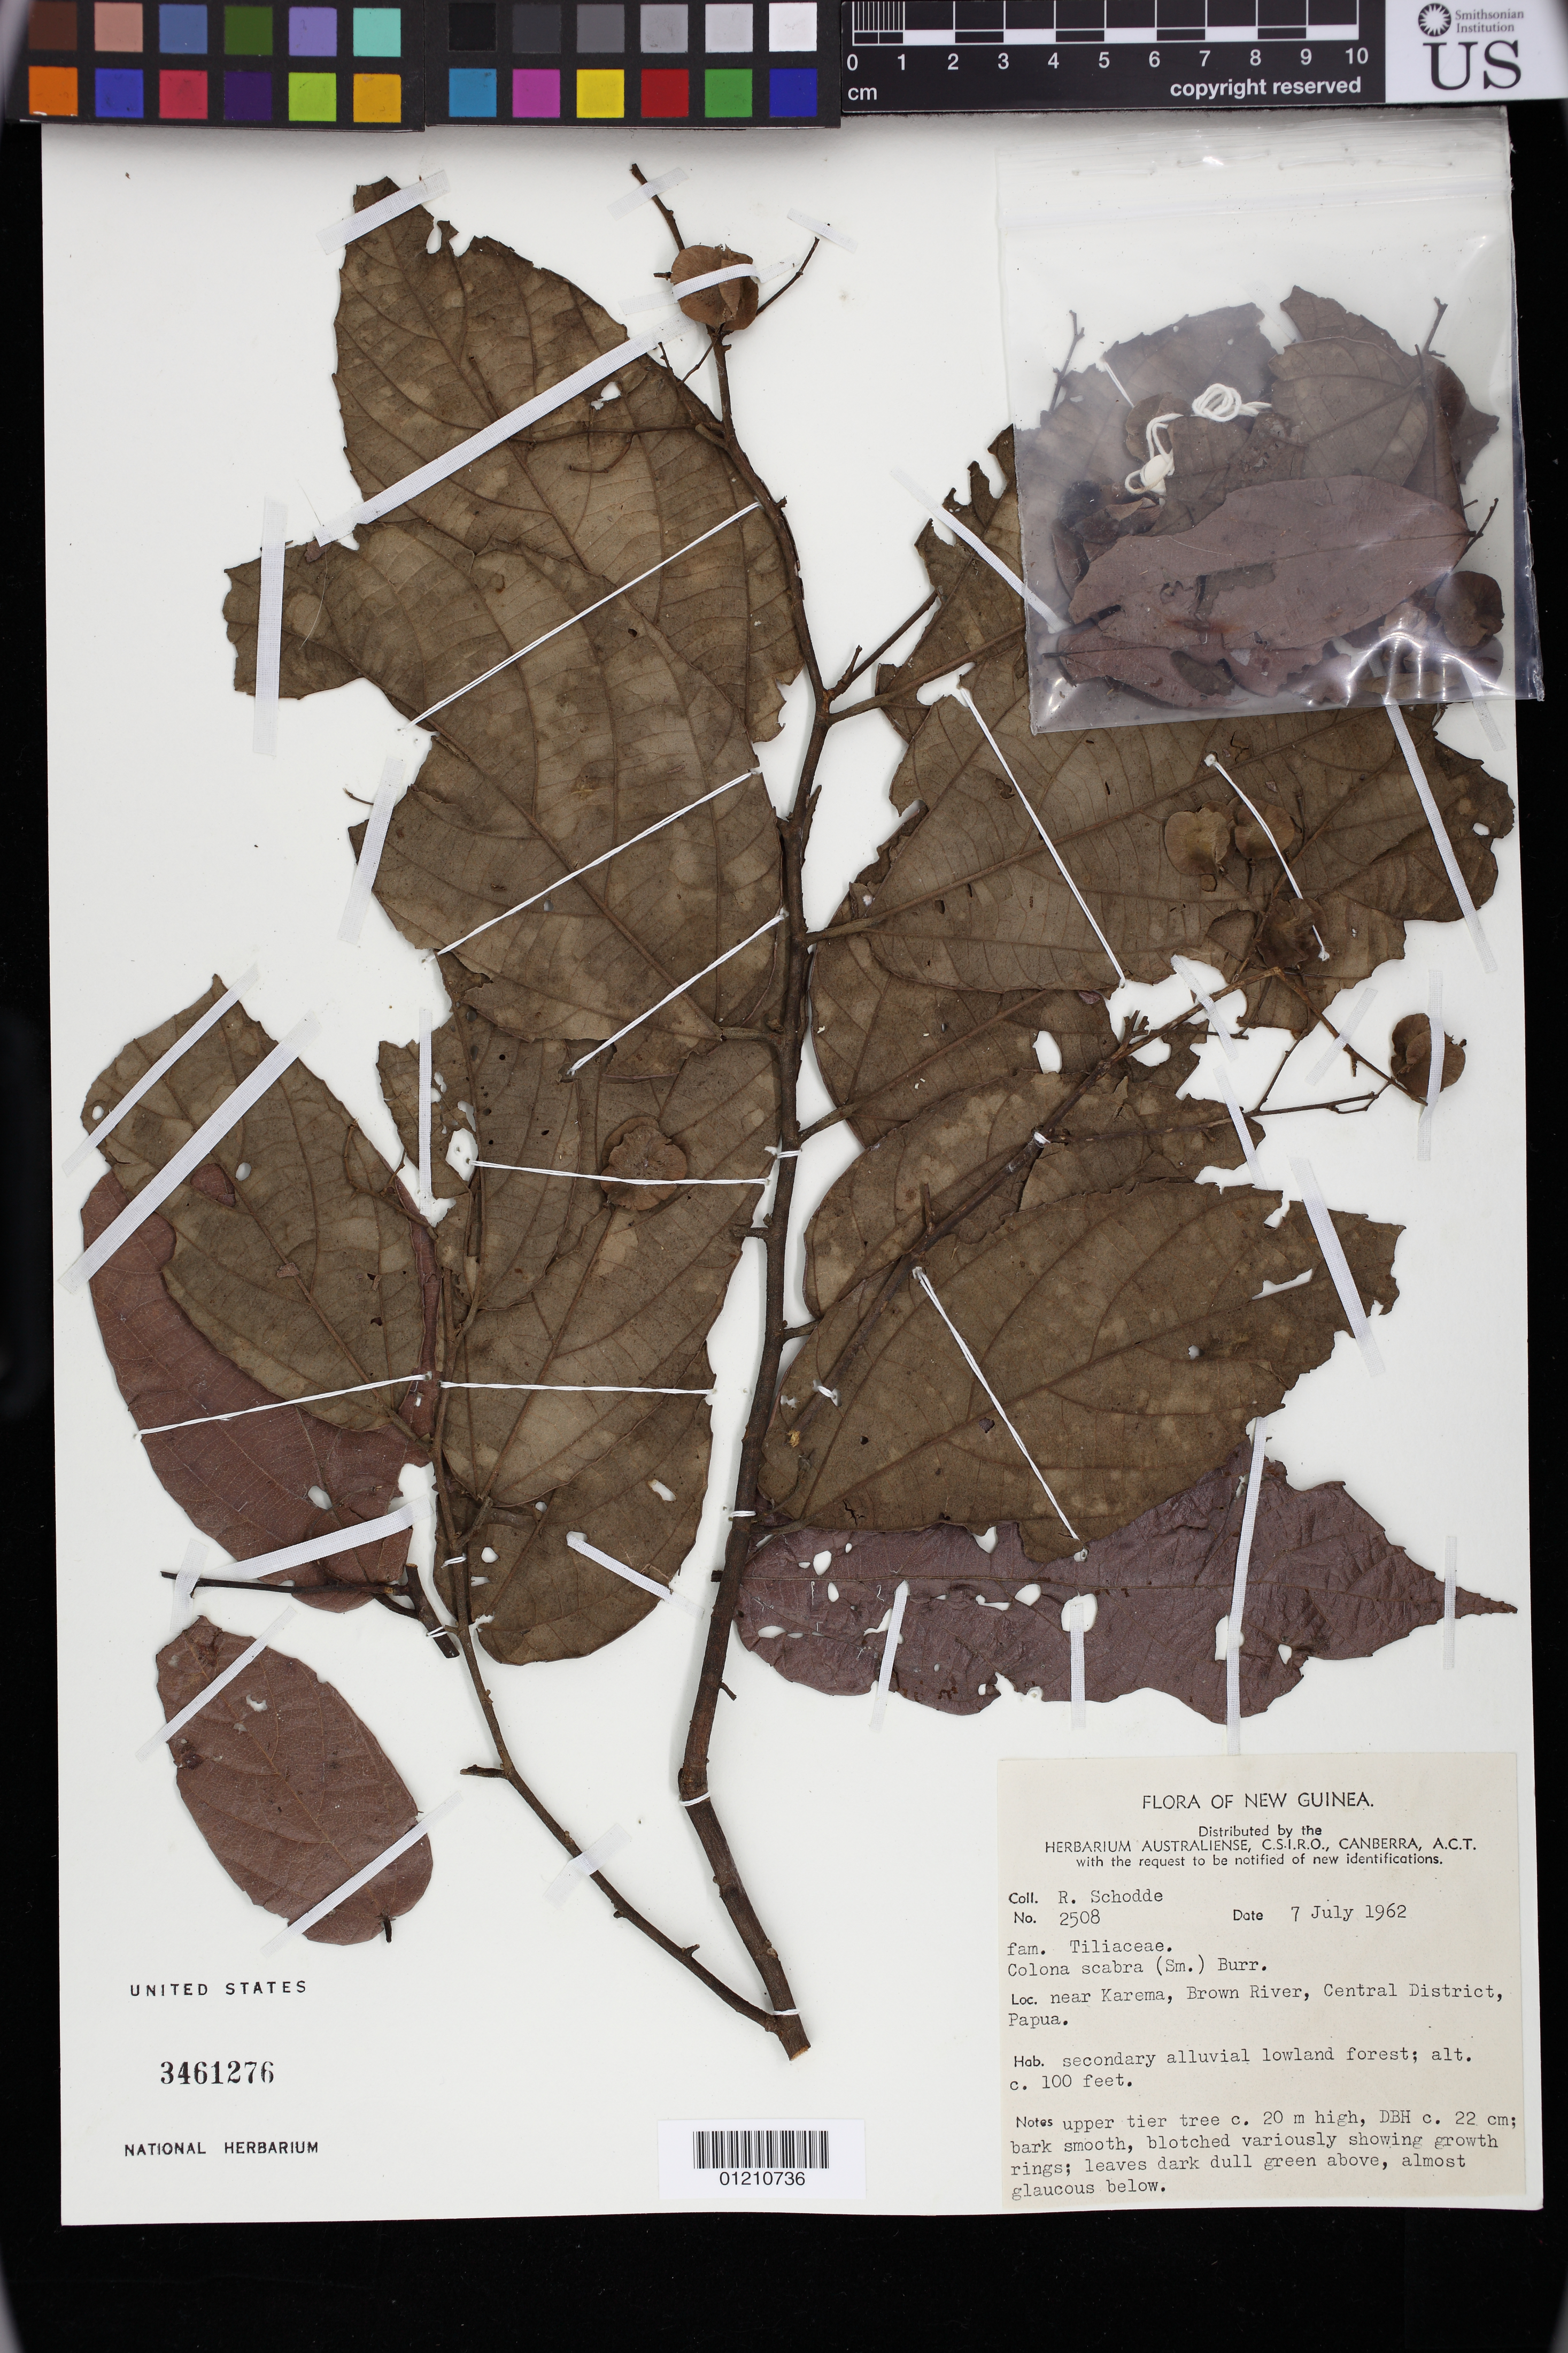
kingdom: Plantae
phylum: Tracheophyta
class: Magnoliopsida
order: Malvales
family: Malvaceae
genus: Colona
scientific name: Colona scabra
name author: (Sm.) Burret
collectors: R. Schodde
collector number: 2508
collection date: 1962-07-07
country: Papua New Guinea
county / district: Central Province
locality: Loc. near Karema, Brown River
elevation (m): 30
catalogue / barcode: US 3461276